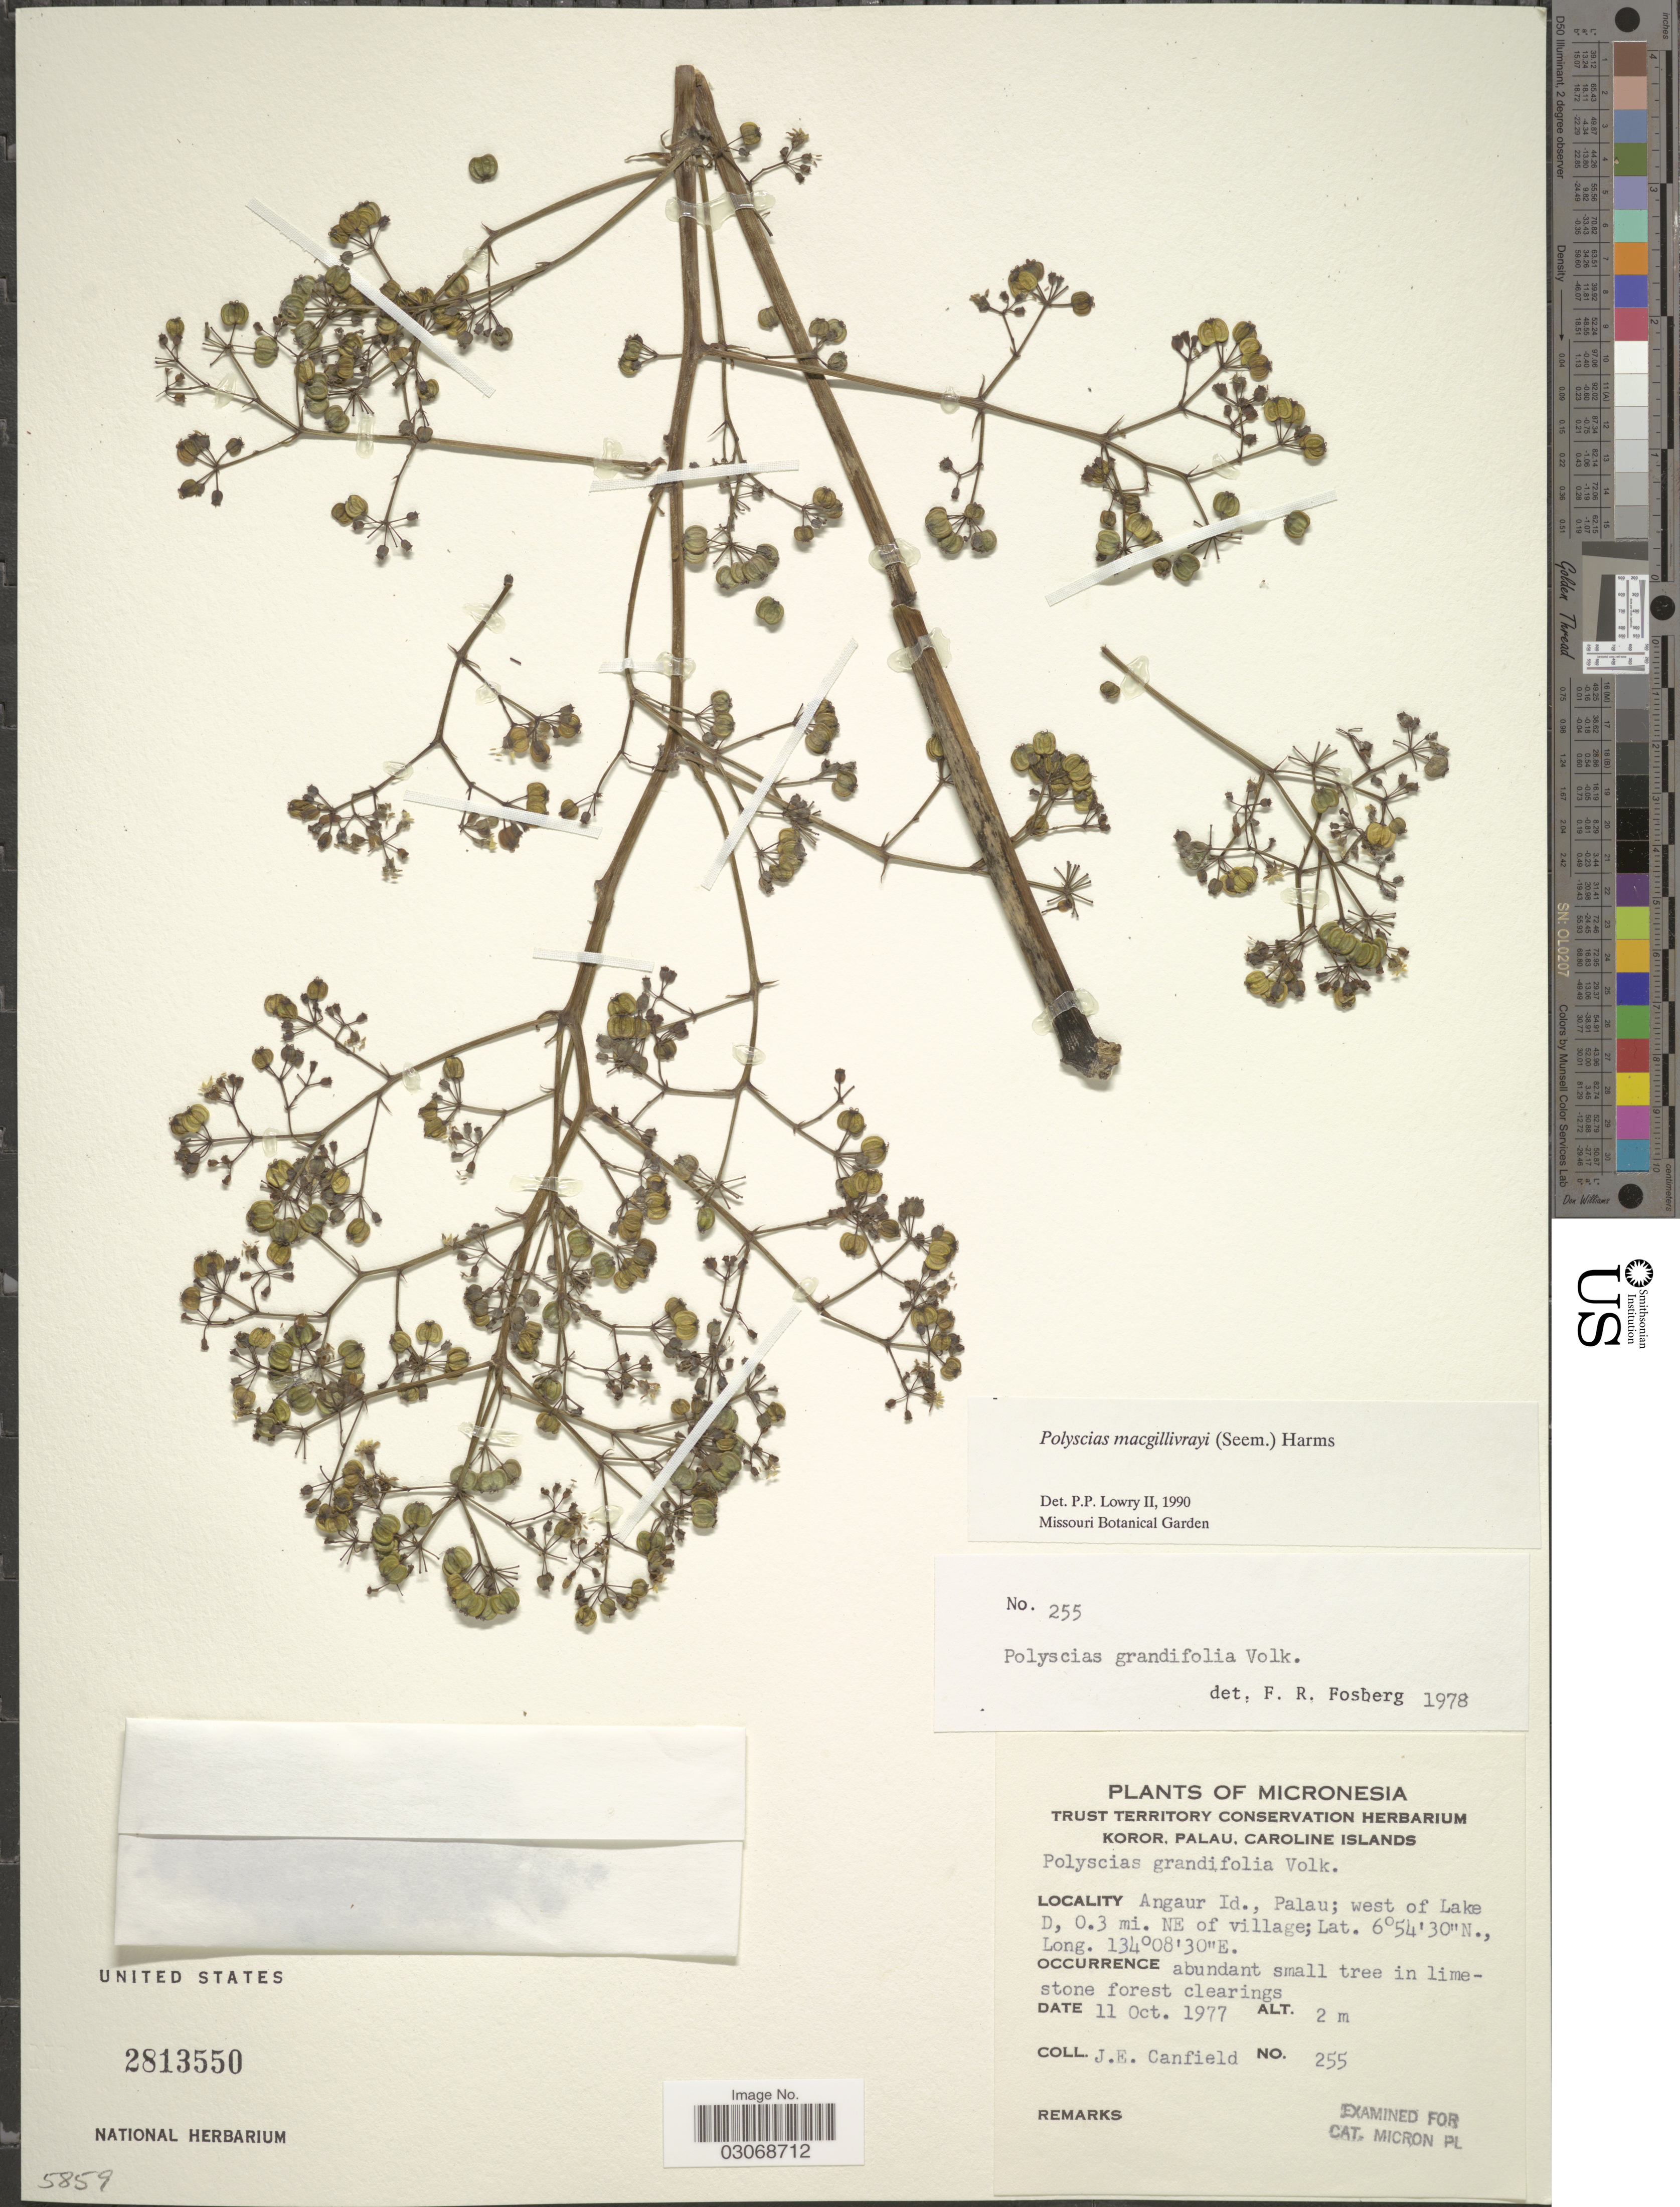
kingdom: Plantae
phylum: Tracheophyta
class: Magnoliopsida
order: Apiales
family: Araliaceae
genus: Polyscias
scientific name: Polyscias macgillivrayi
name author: Harms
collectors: J. E. Canfield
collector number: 255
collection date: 1977-10-11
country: Palau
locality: Micronesia, Koror, Palau, Caroline Islands, Angaur Id., Palau; west of Lake D, 0.3 mi. NE of village.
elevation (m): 2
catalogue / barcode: US 2813550